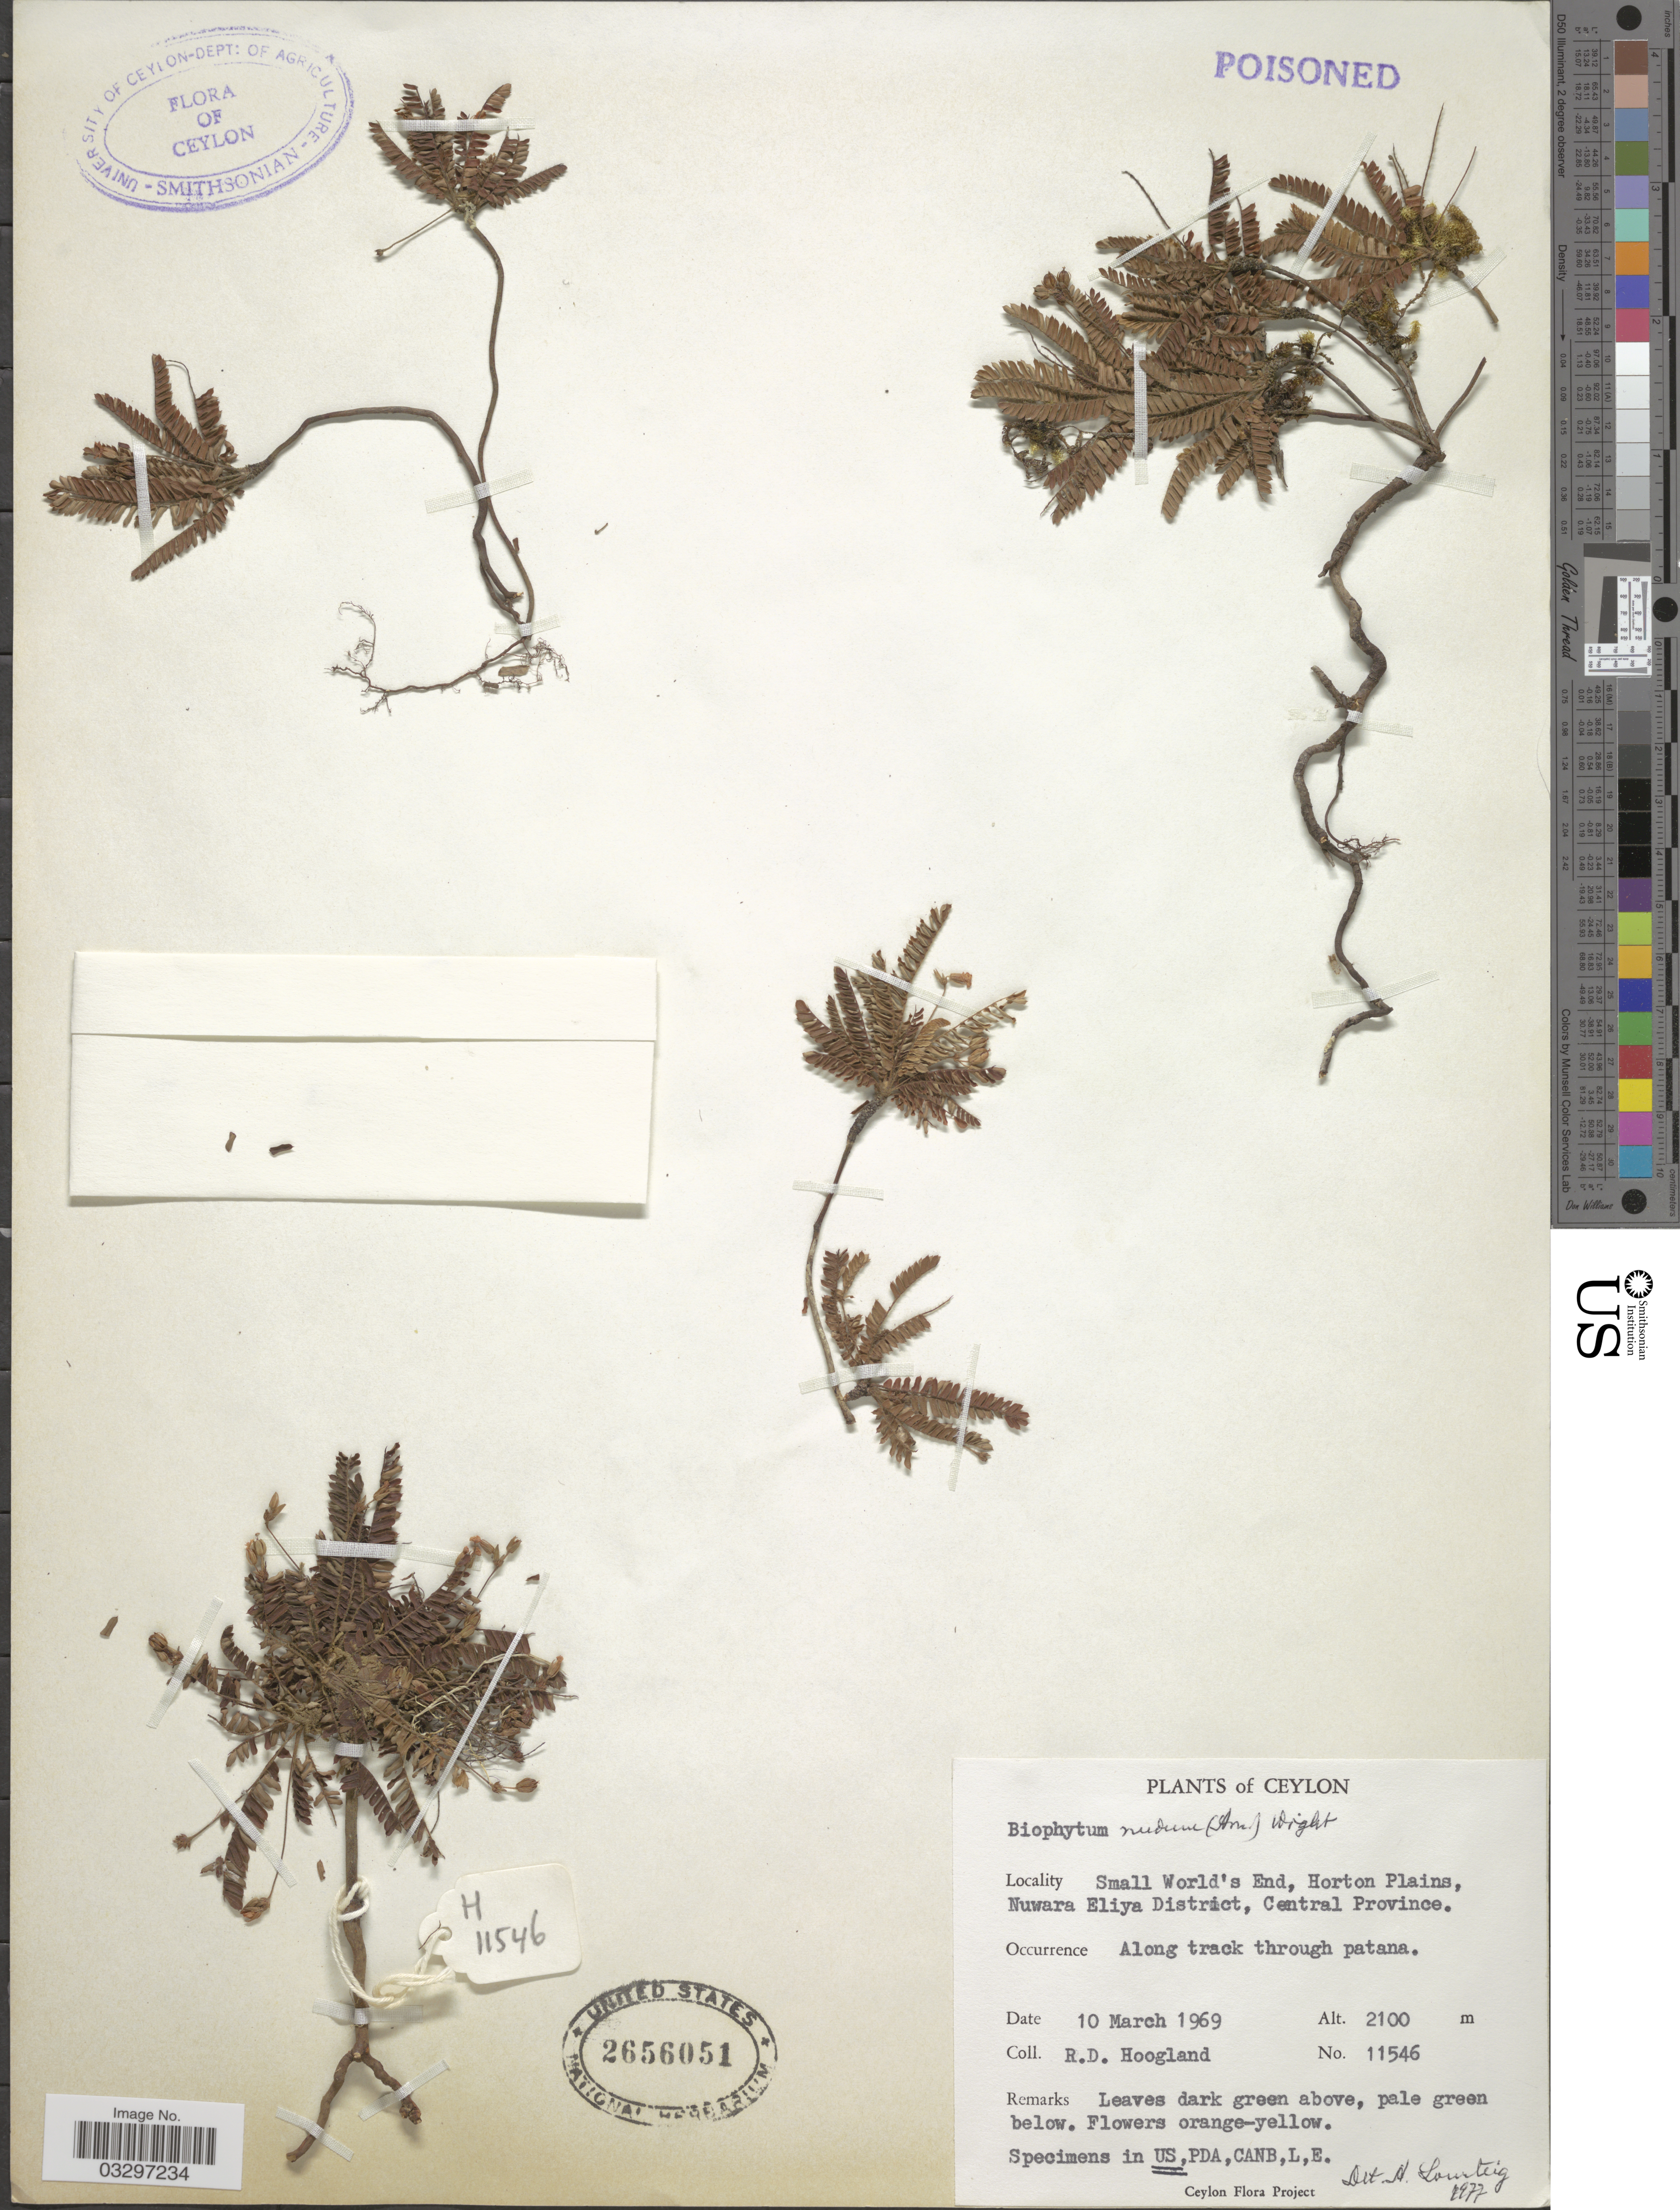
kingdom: Plantae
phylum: Tracheophyta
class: Magnoliopsida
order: Oxalidales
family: Oxalidaceae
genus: Biophytum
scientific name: Biophytum nudum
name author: (Arn.) Wight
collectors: R. D. Hoogland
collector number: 11546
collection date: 1969-03-10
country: Sri Lanka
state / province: Central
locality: Ceylon. Small World's End, Horton Plains, Nuwara Eliya District. Along track through patana.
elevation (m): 2100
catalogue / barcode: US 2656051